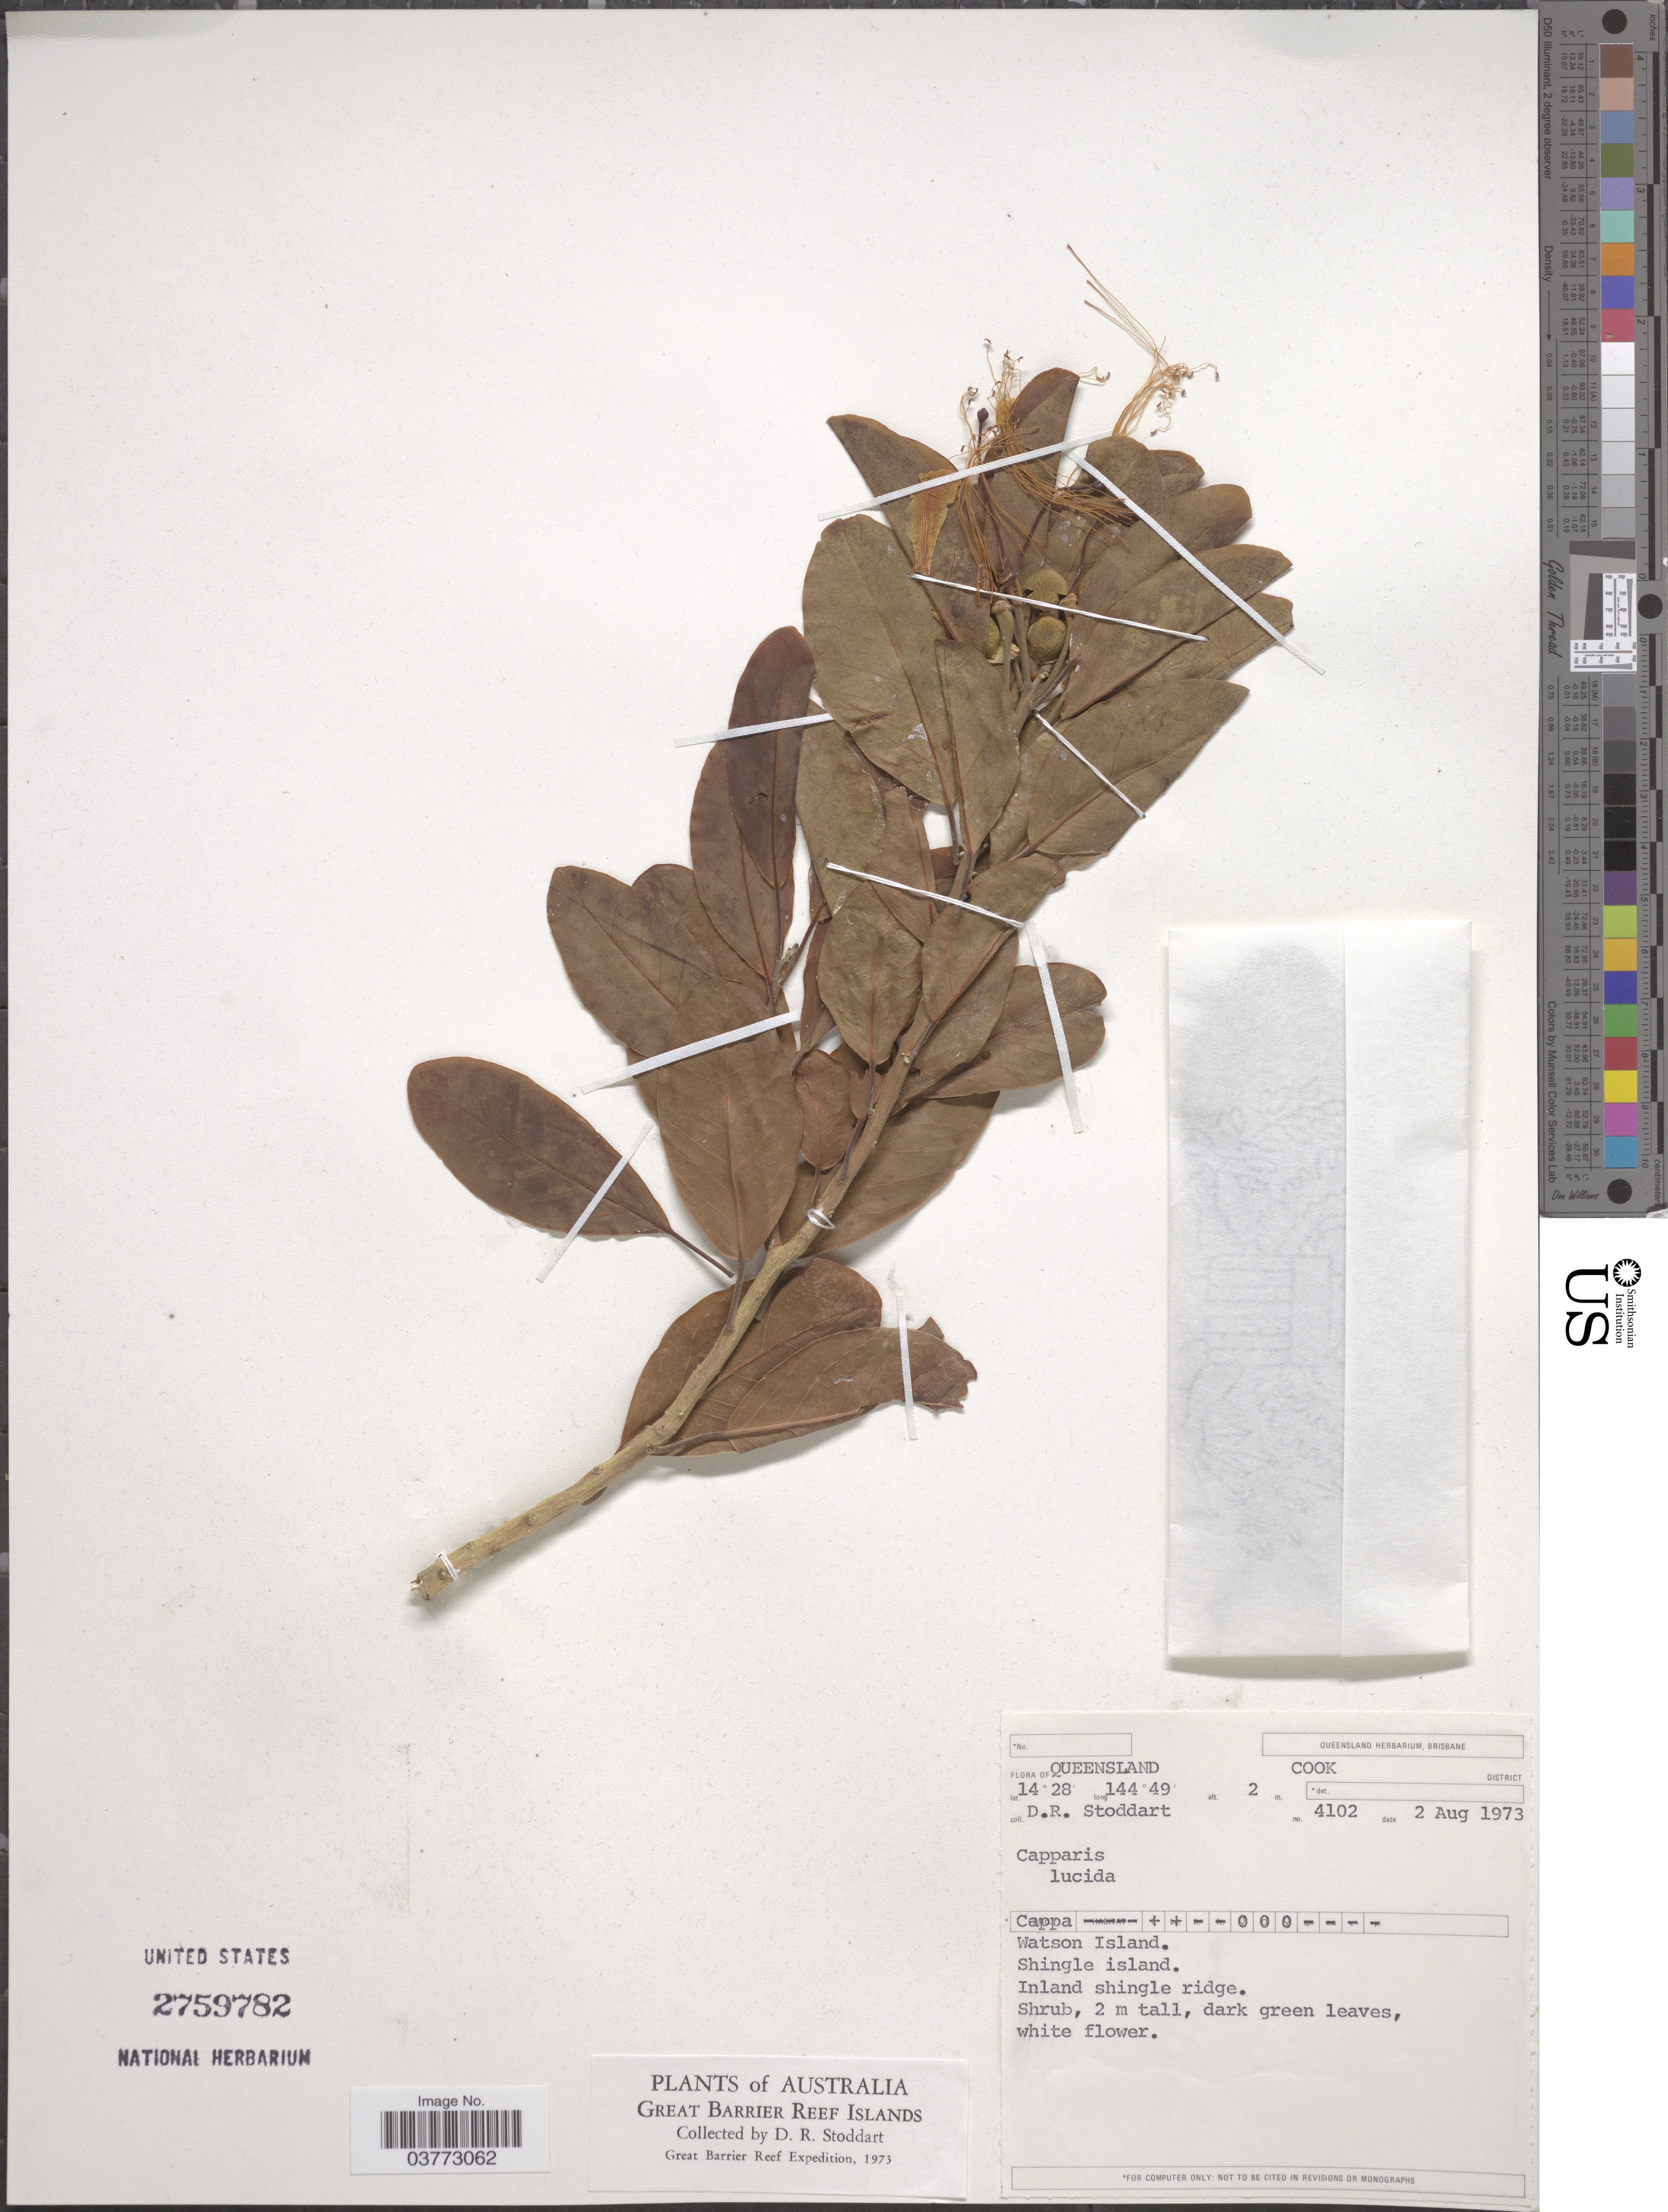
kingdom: Plantae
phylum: Tracheophyta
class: Magnoliopsida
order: Brassicales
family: Capparaceae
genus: Capparis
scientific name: Capparis lucida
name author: (Banks ex DC.) Benth.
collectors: D. R. Stoddart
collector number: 4102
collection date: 1973-08-02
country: Australia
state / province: Queensland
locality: Cook District. Watson Island. Shingle island.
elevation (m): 2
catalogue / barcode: US 2759782